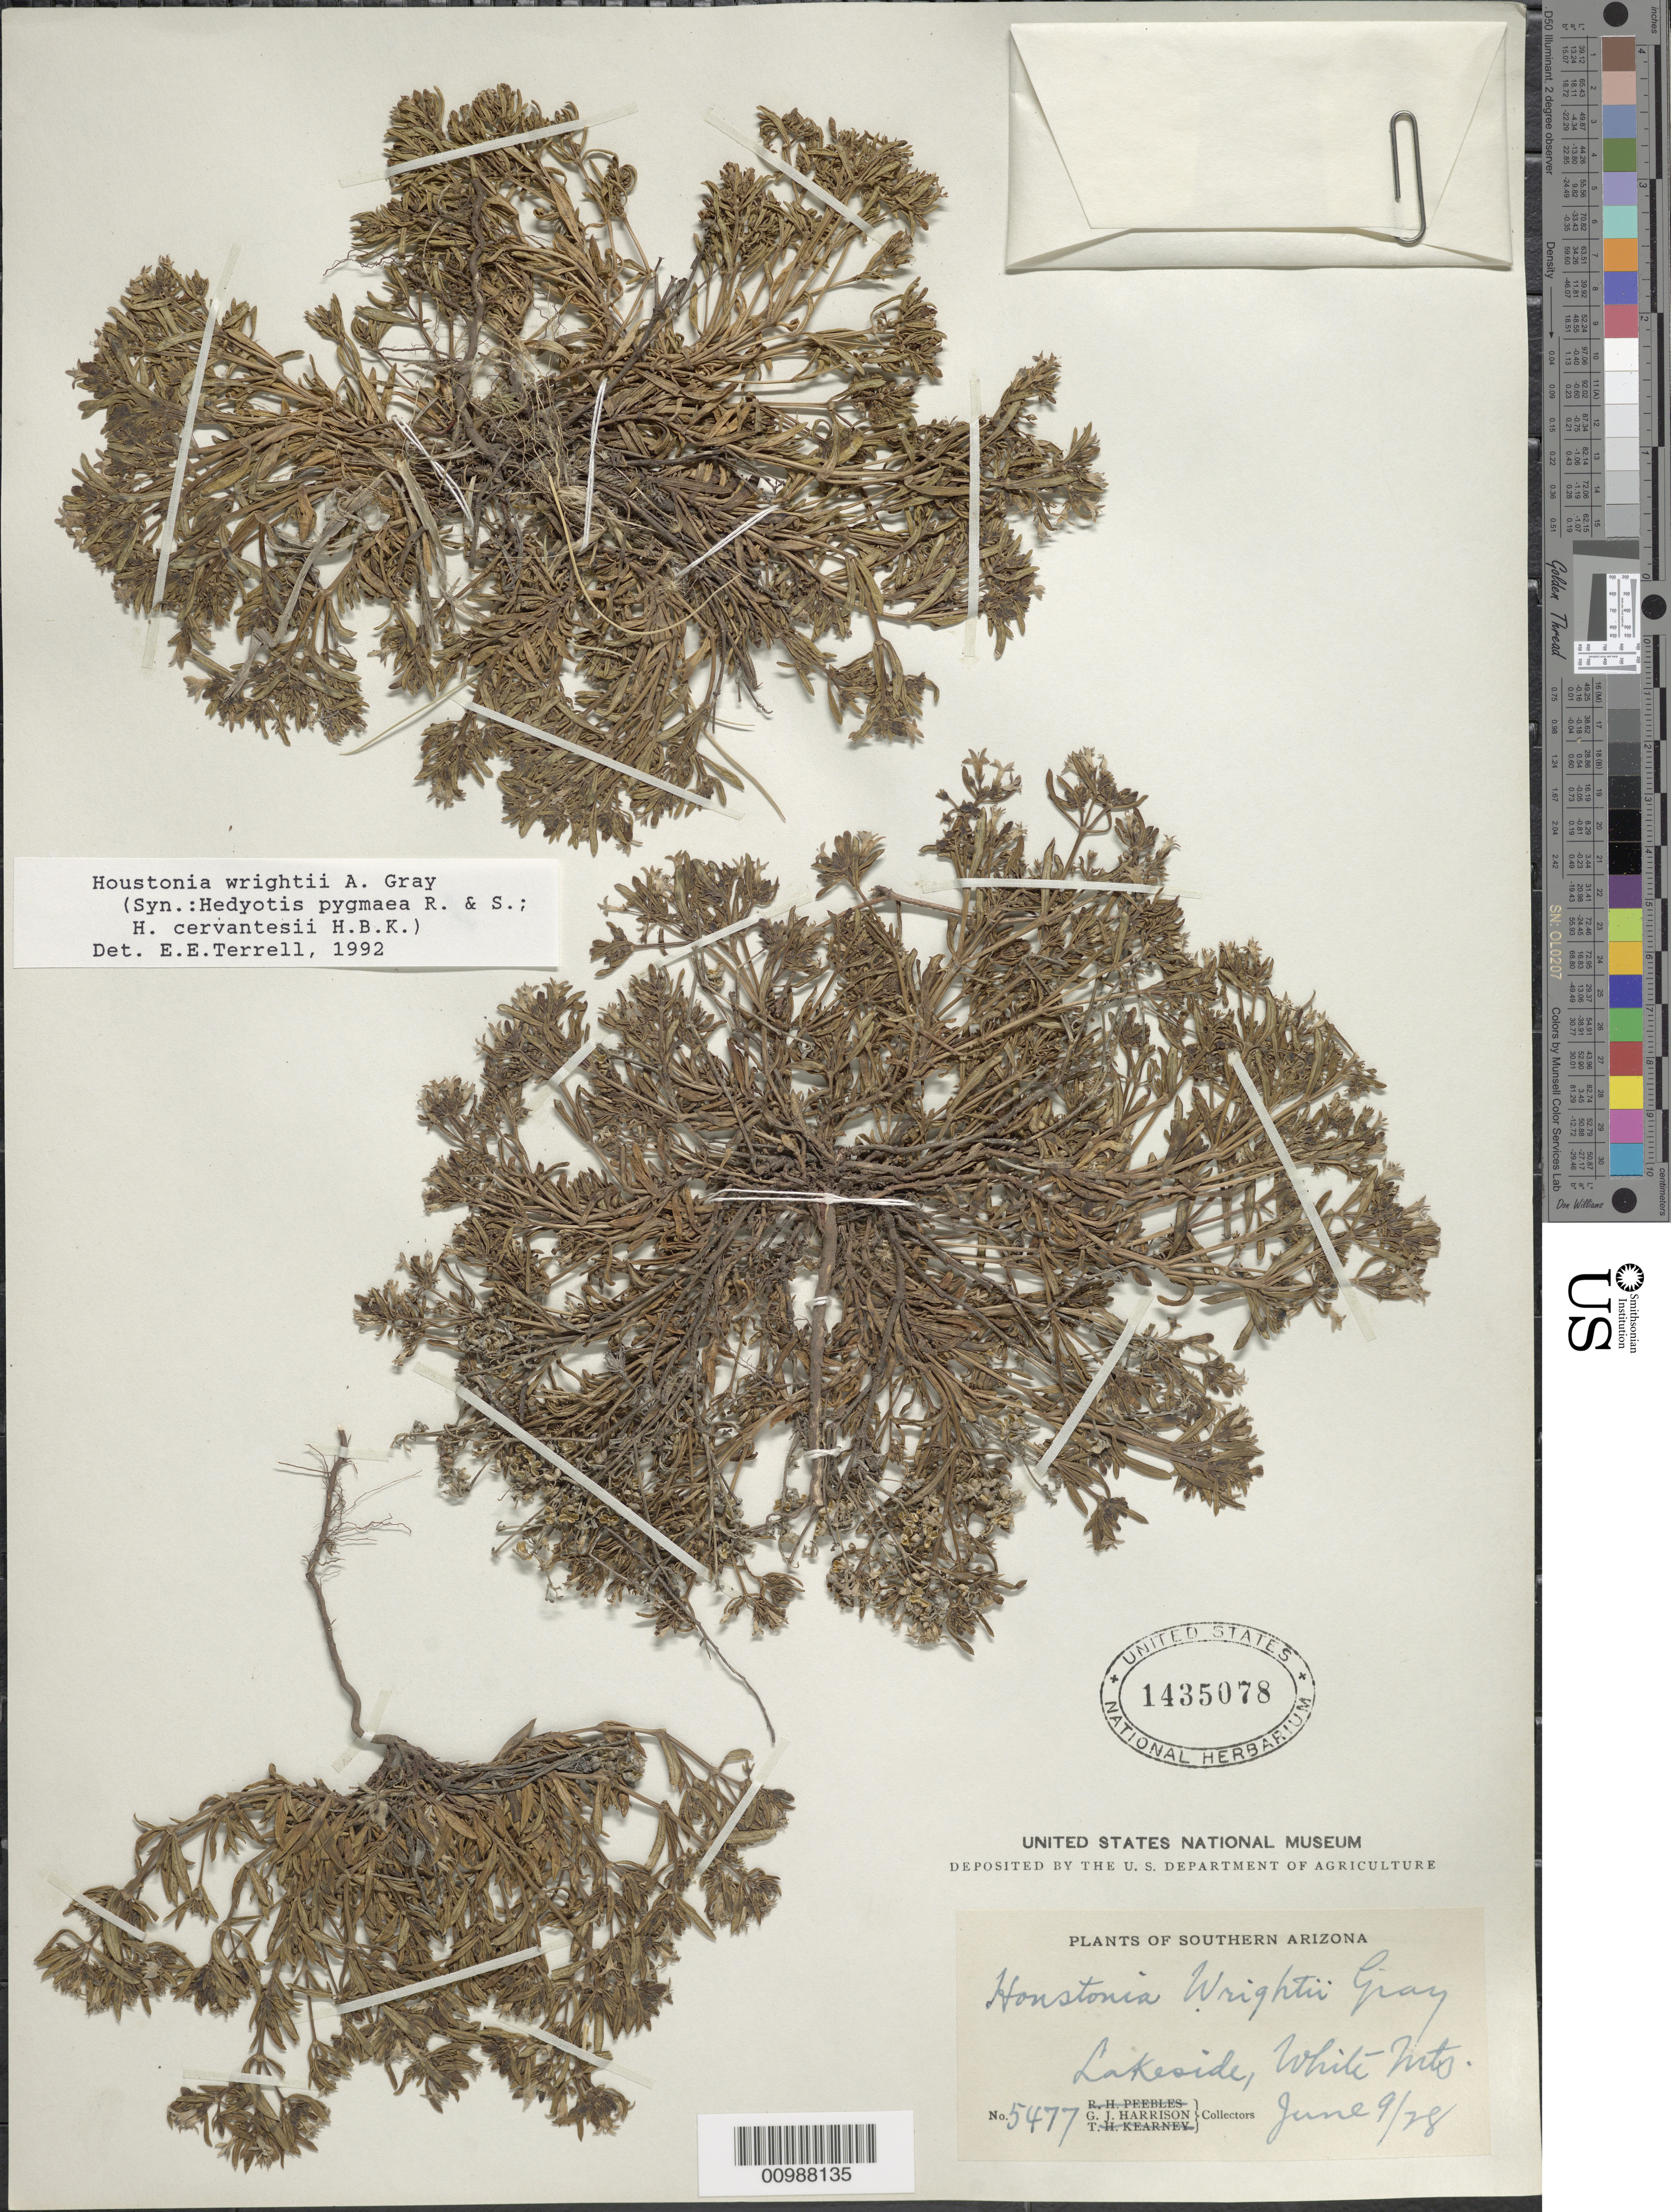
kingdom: Plantae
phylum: Tracheophyta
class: Magnoliopsida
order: Gentianales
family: Rubiaceae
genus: Houstonia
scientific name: Houstonia wrightii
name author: (A. Gray) A. Gray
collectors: G. J. Harrison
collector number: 5477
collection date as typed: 09 Jun 1928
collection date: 1928-06-09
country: United States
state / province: Arizona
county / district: Navajo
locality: Lakeside, White Mountains.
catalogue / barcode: US 1435078